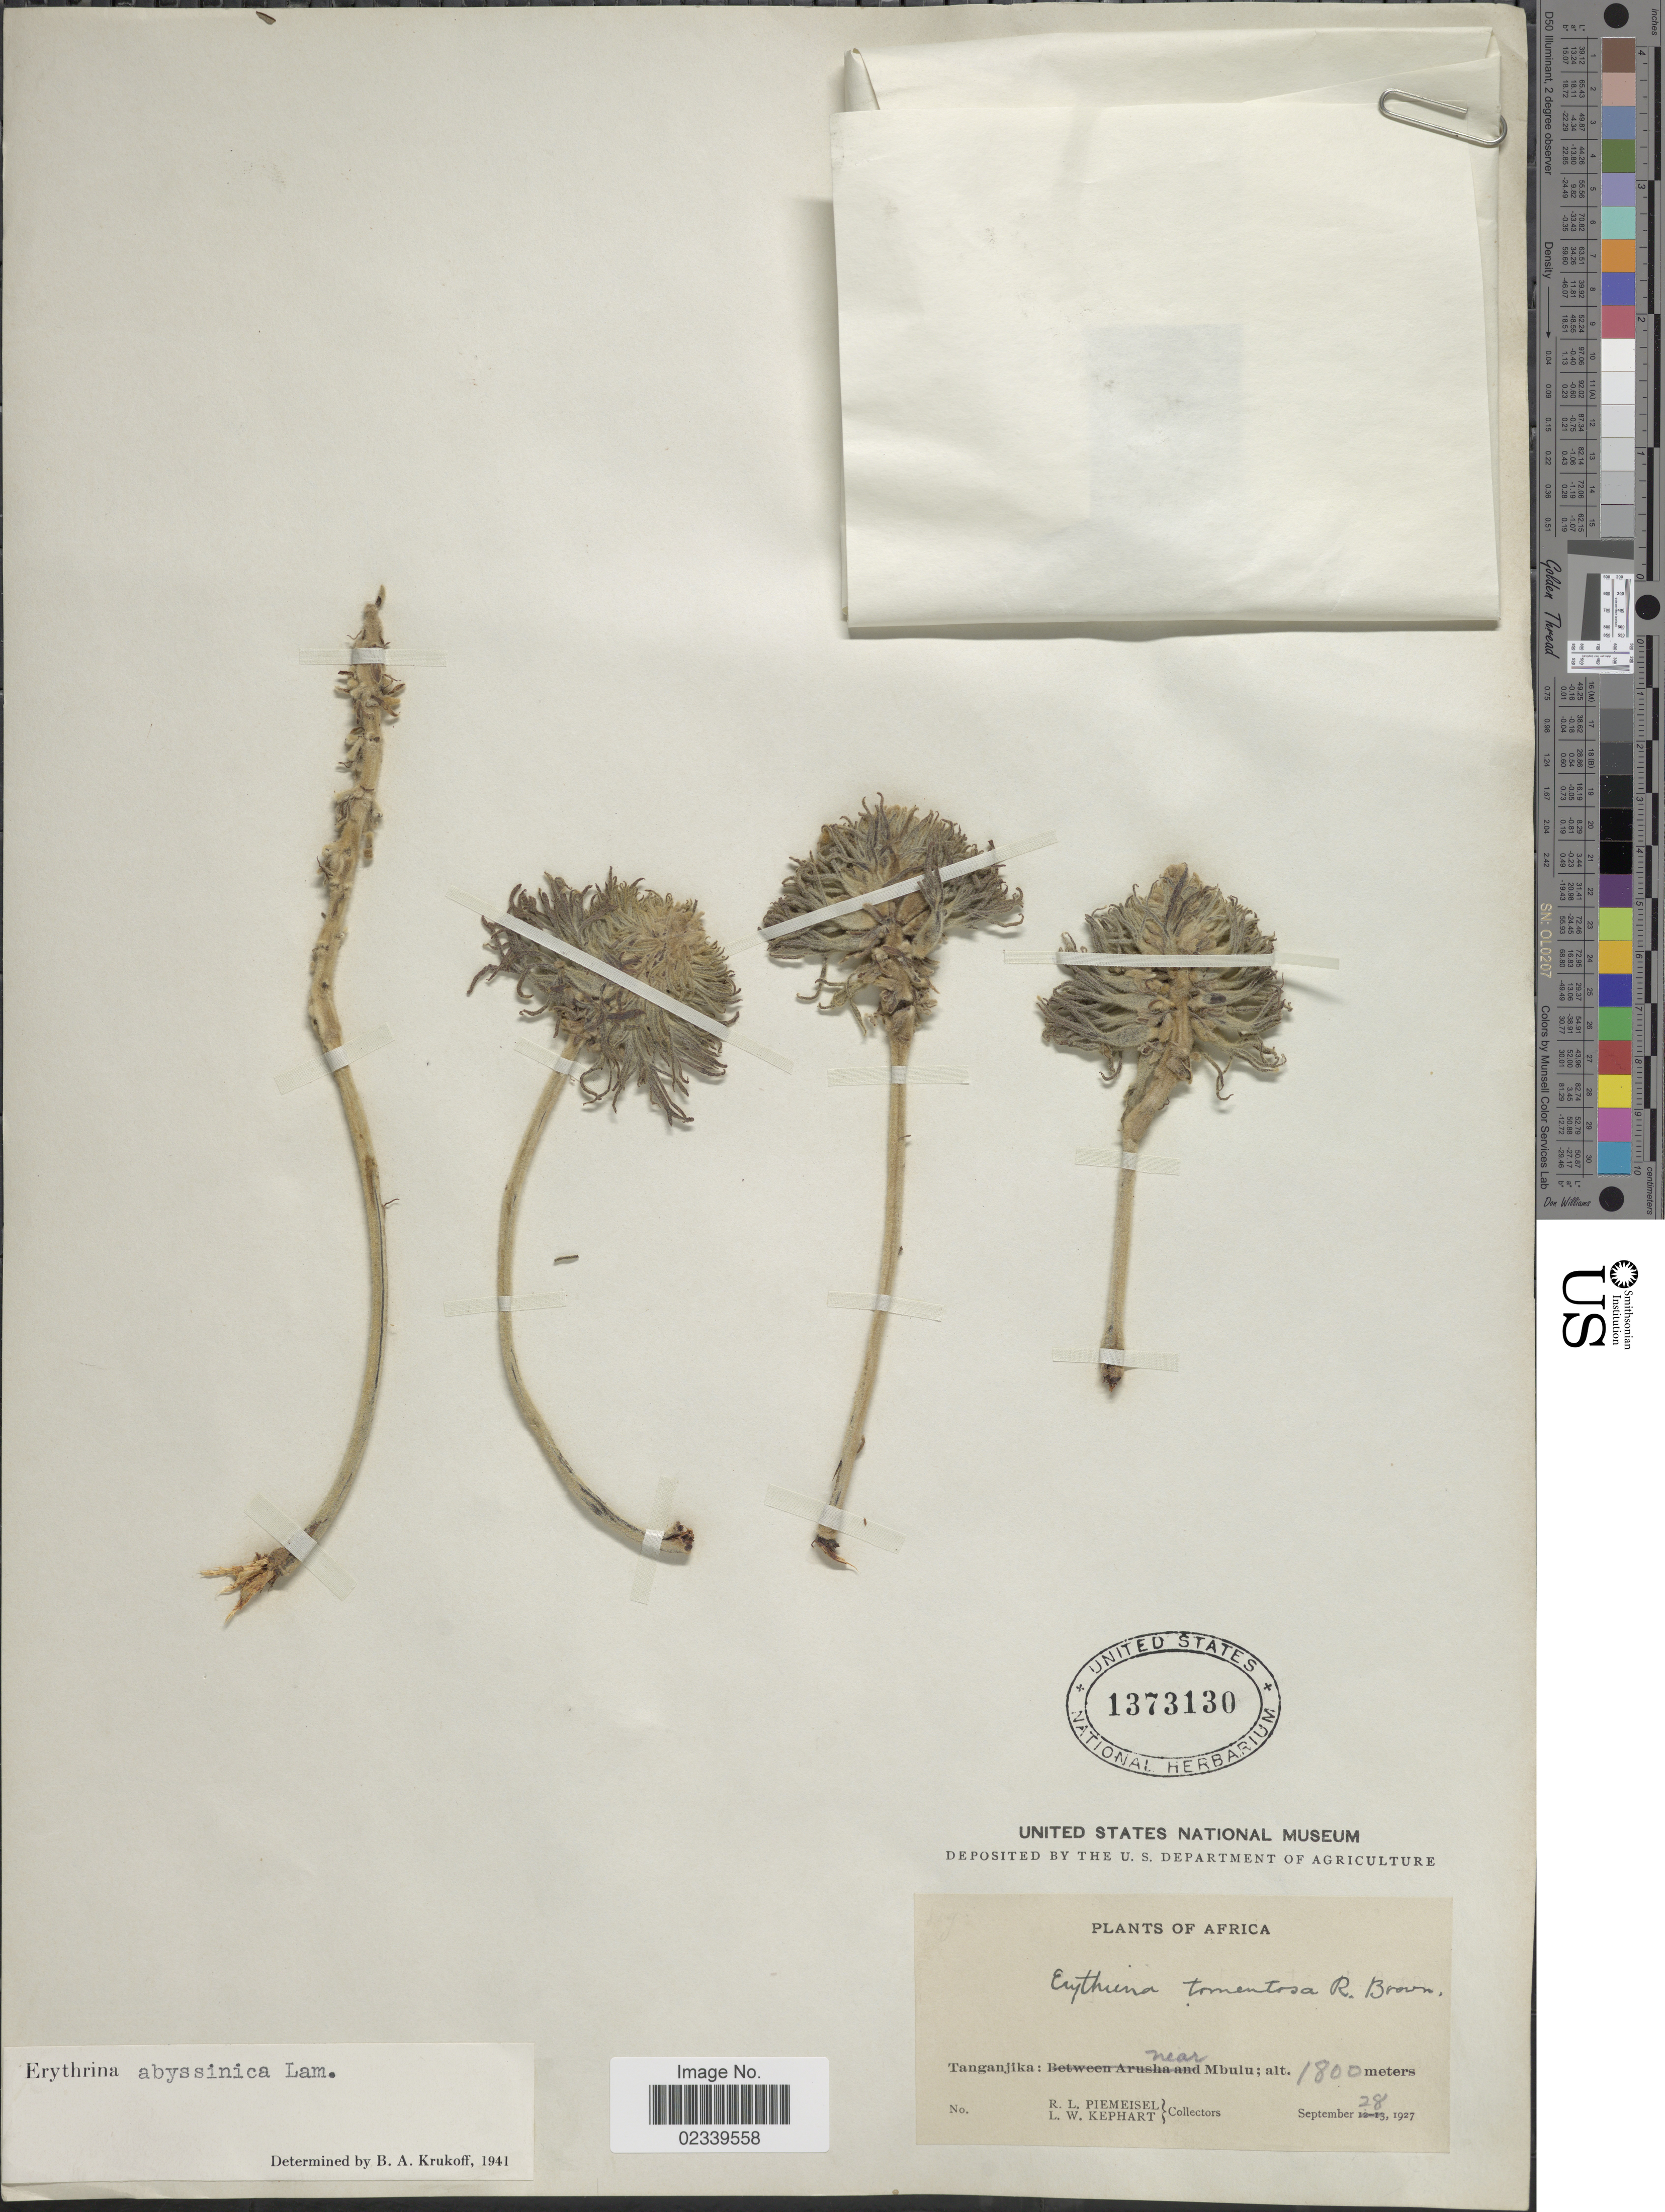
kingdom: Plantae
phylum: Tracheophyta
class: Magnoliopsida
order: Fabales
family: Fabaceae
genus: Erythrina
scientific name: Erythrina abyssinica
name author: Lam.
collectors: R. L. Piemeisel & L. W. Kephart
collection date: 1927-09-28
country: Tanzania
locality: Tanganjika: near Mbulu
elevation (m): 1800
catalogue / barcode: US 1373130